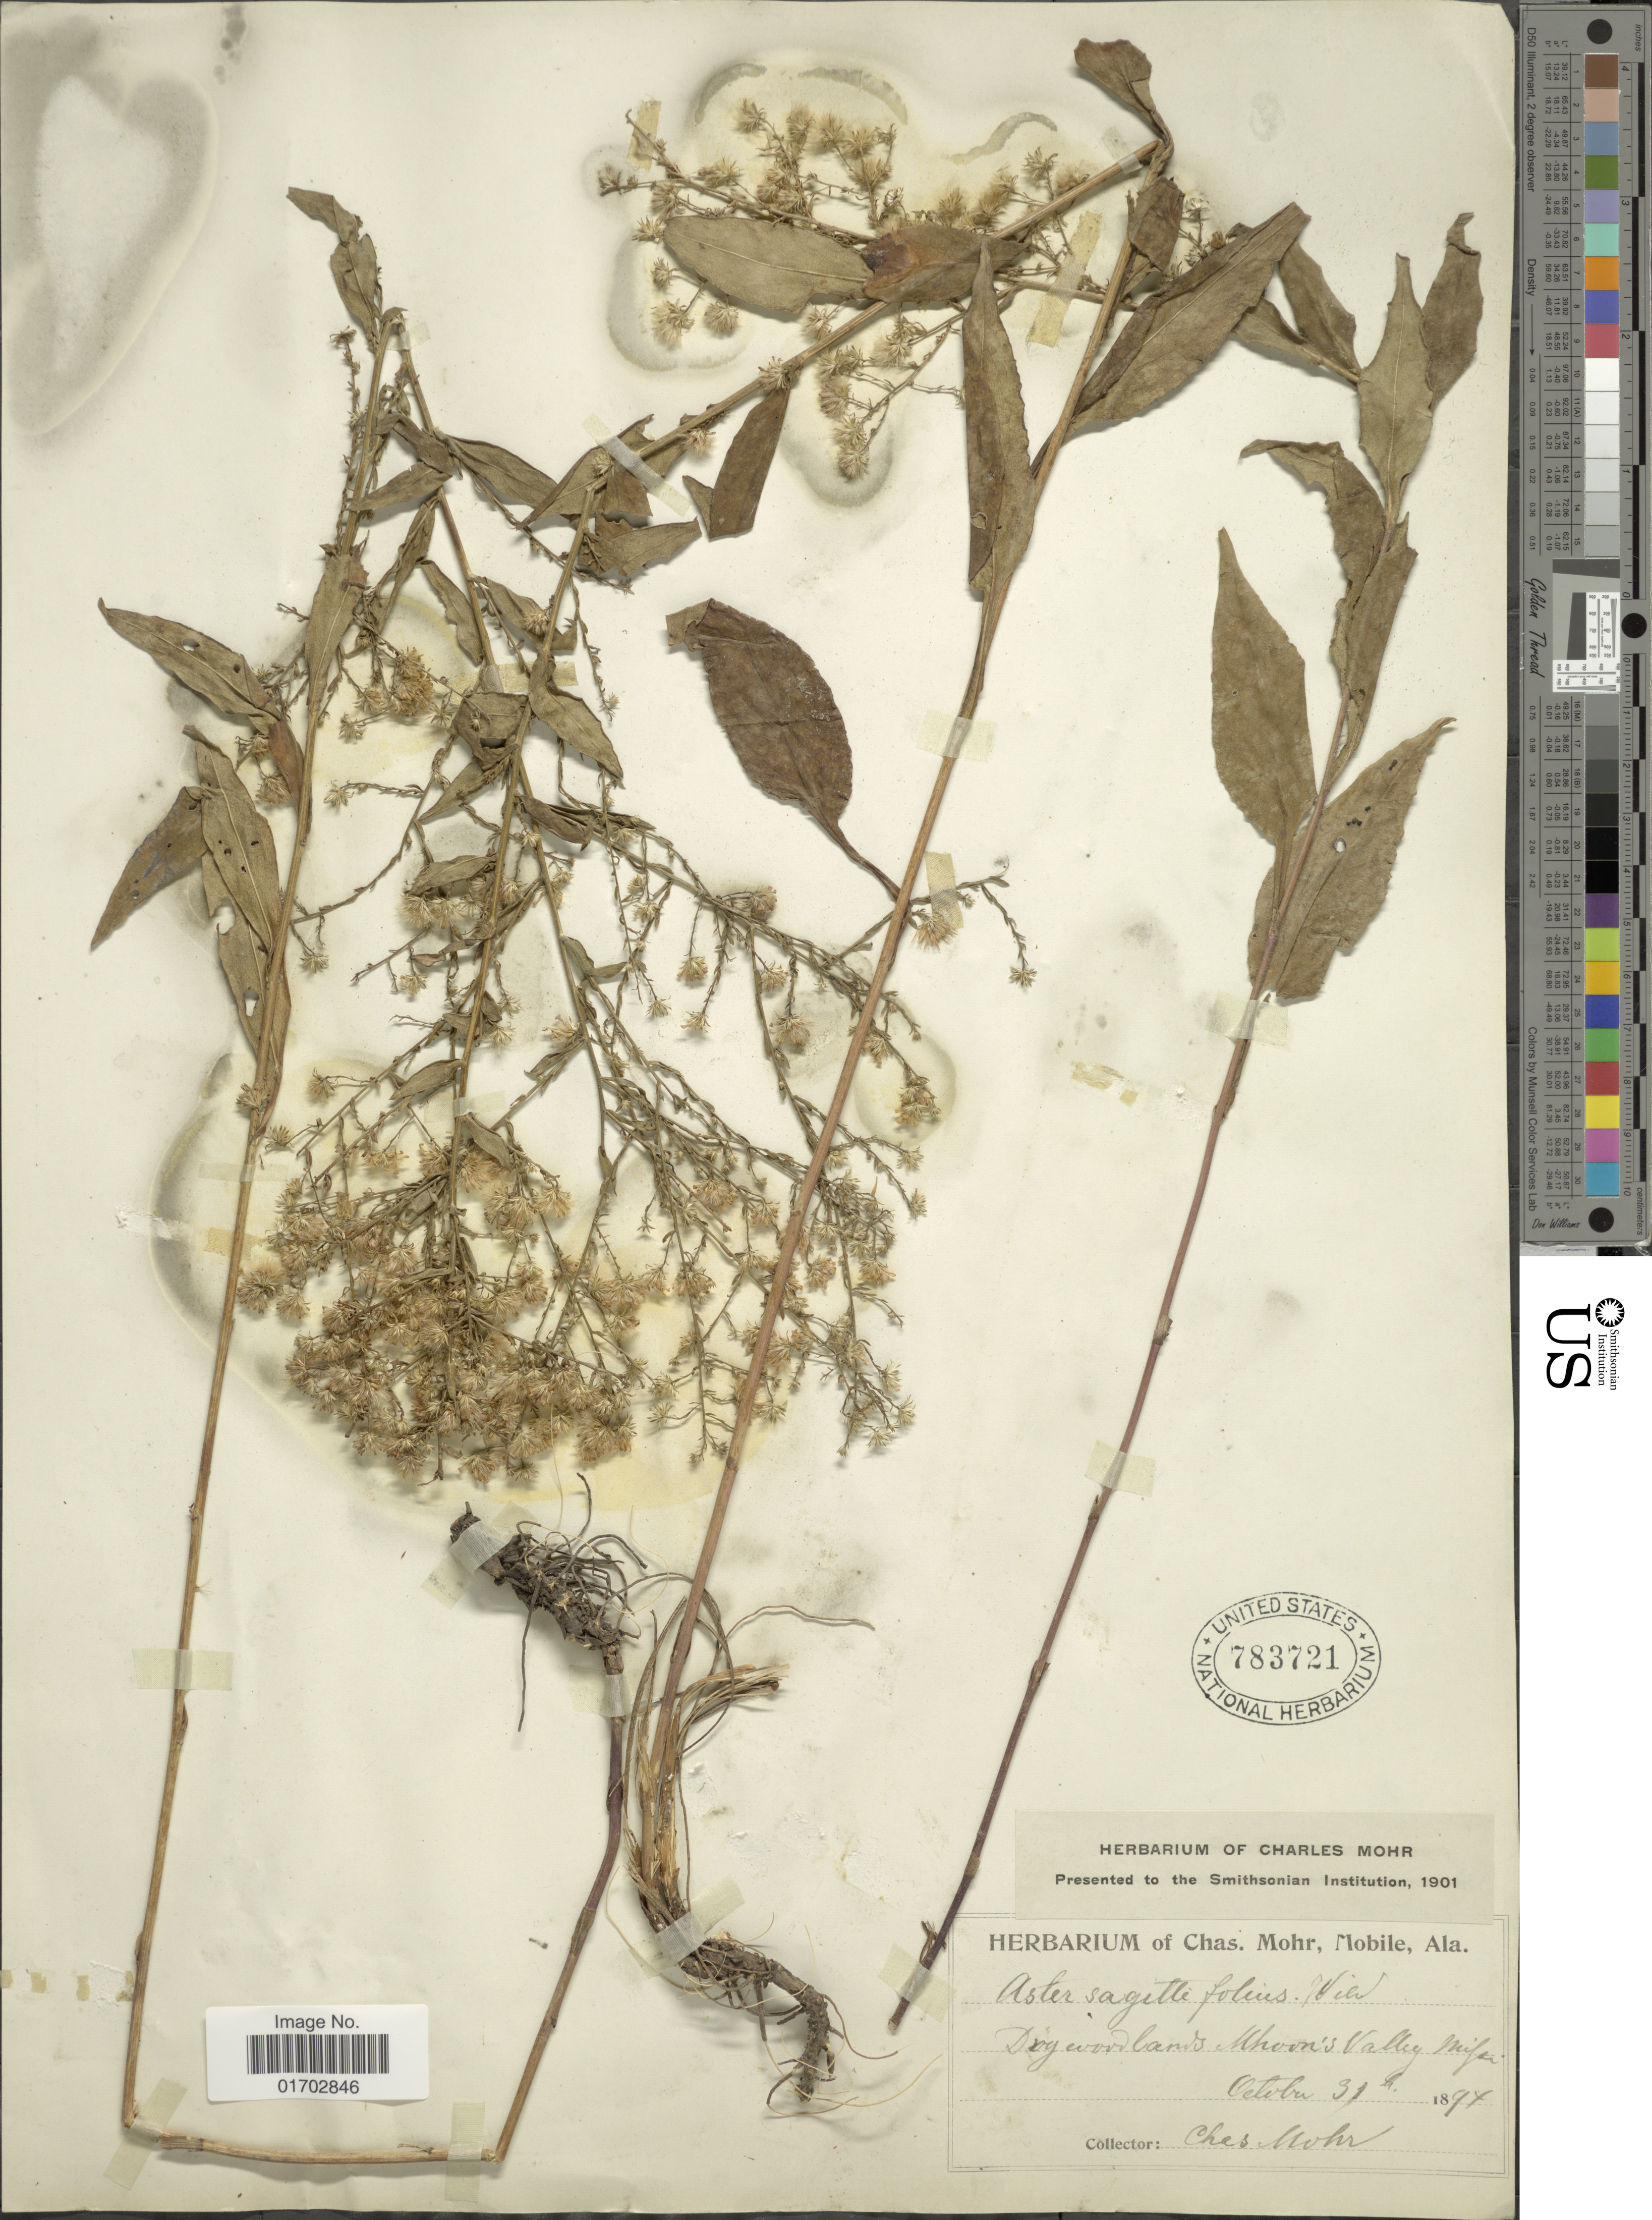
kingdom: Plantae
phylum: Tracheophyta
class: Magnoliopsida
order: Asterales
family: Asteraceae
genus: Symphyotrichum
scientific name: Symphyotrichum sagittifolium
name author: (Wedem. ex Willd.) G.L. Nesom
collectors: Mohr, C. T. (herbarium)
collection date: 1897-10-31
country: United States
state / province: Mississippi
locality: Dry woodlands Mhoon's Valley Miss. [interpreted]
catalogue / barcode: US 783721